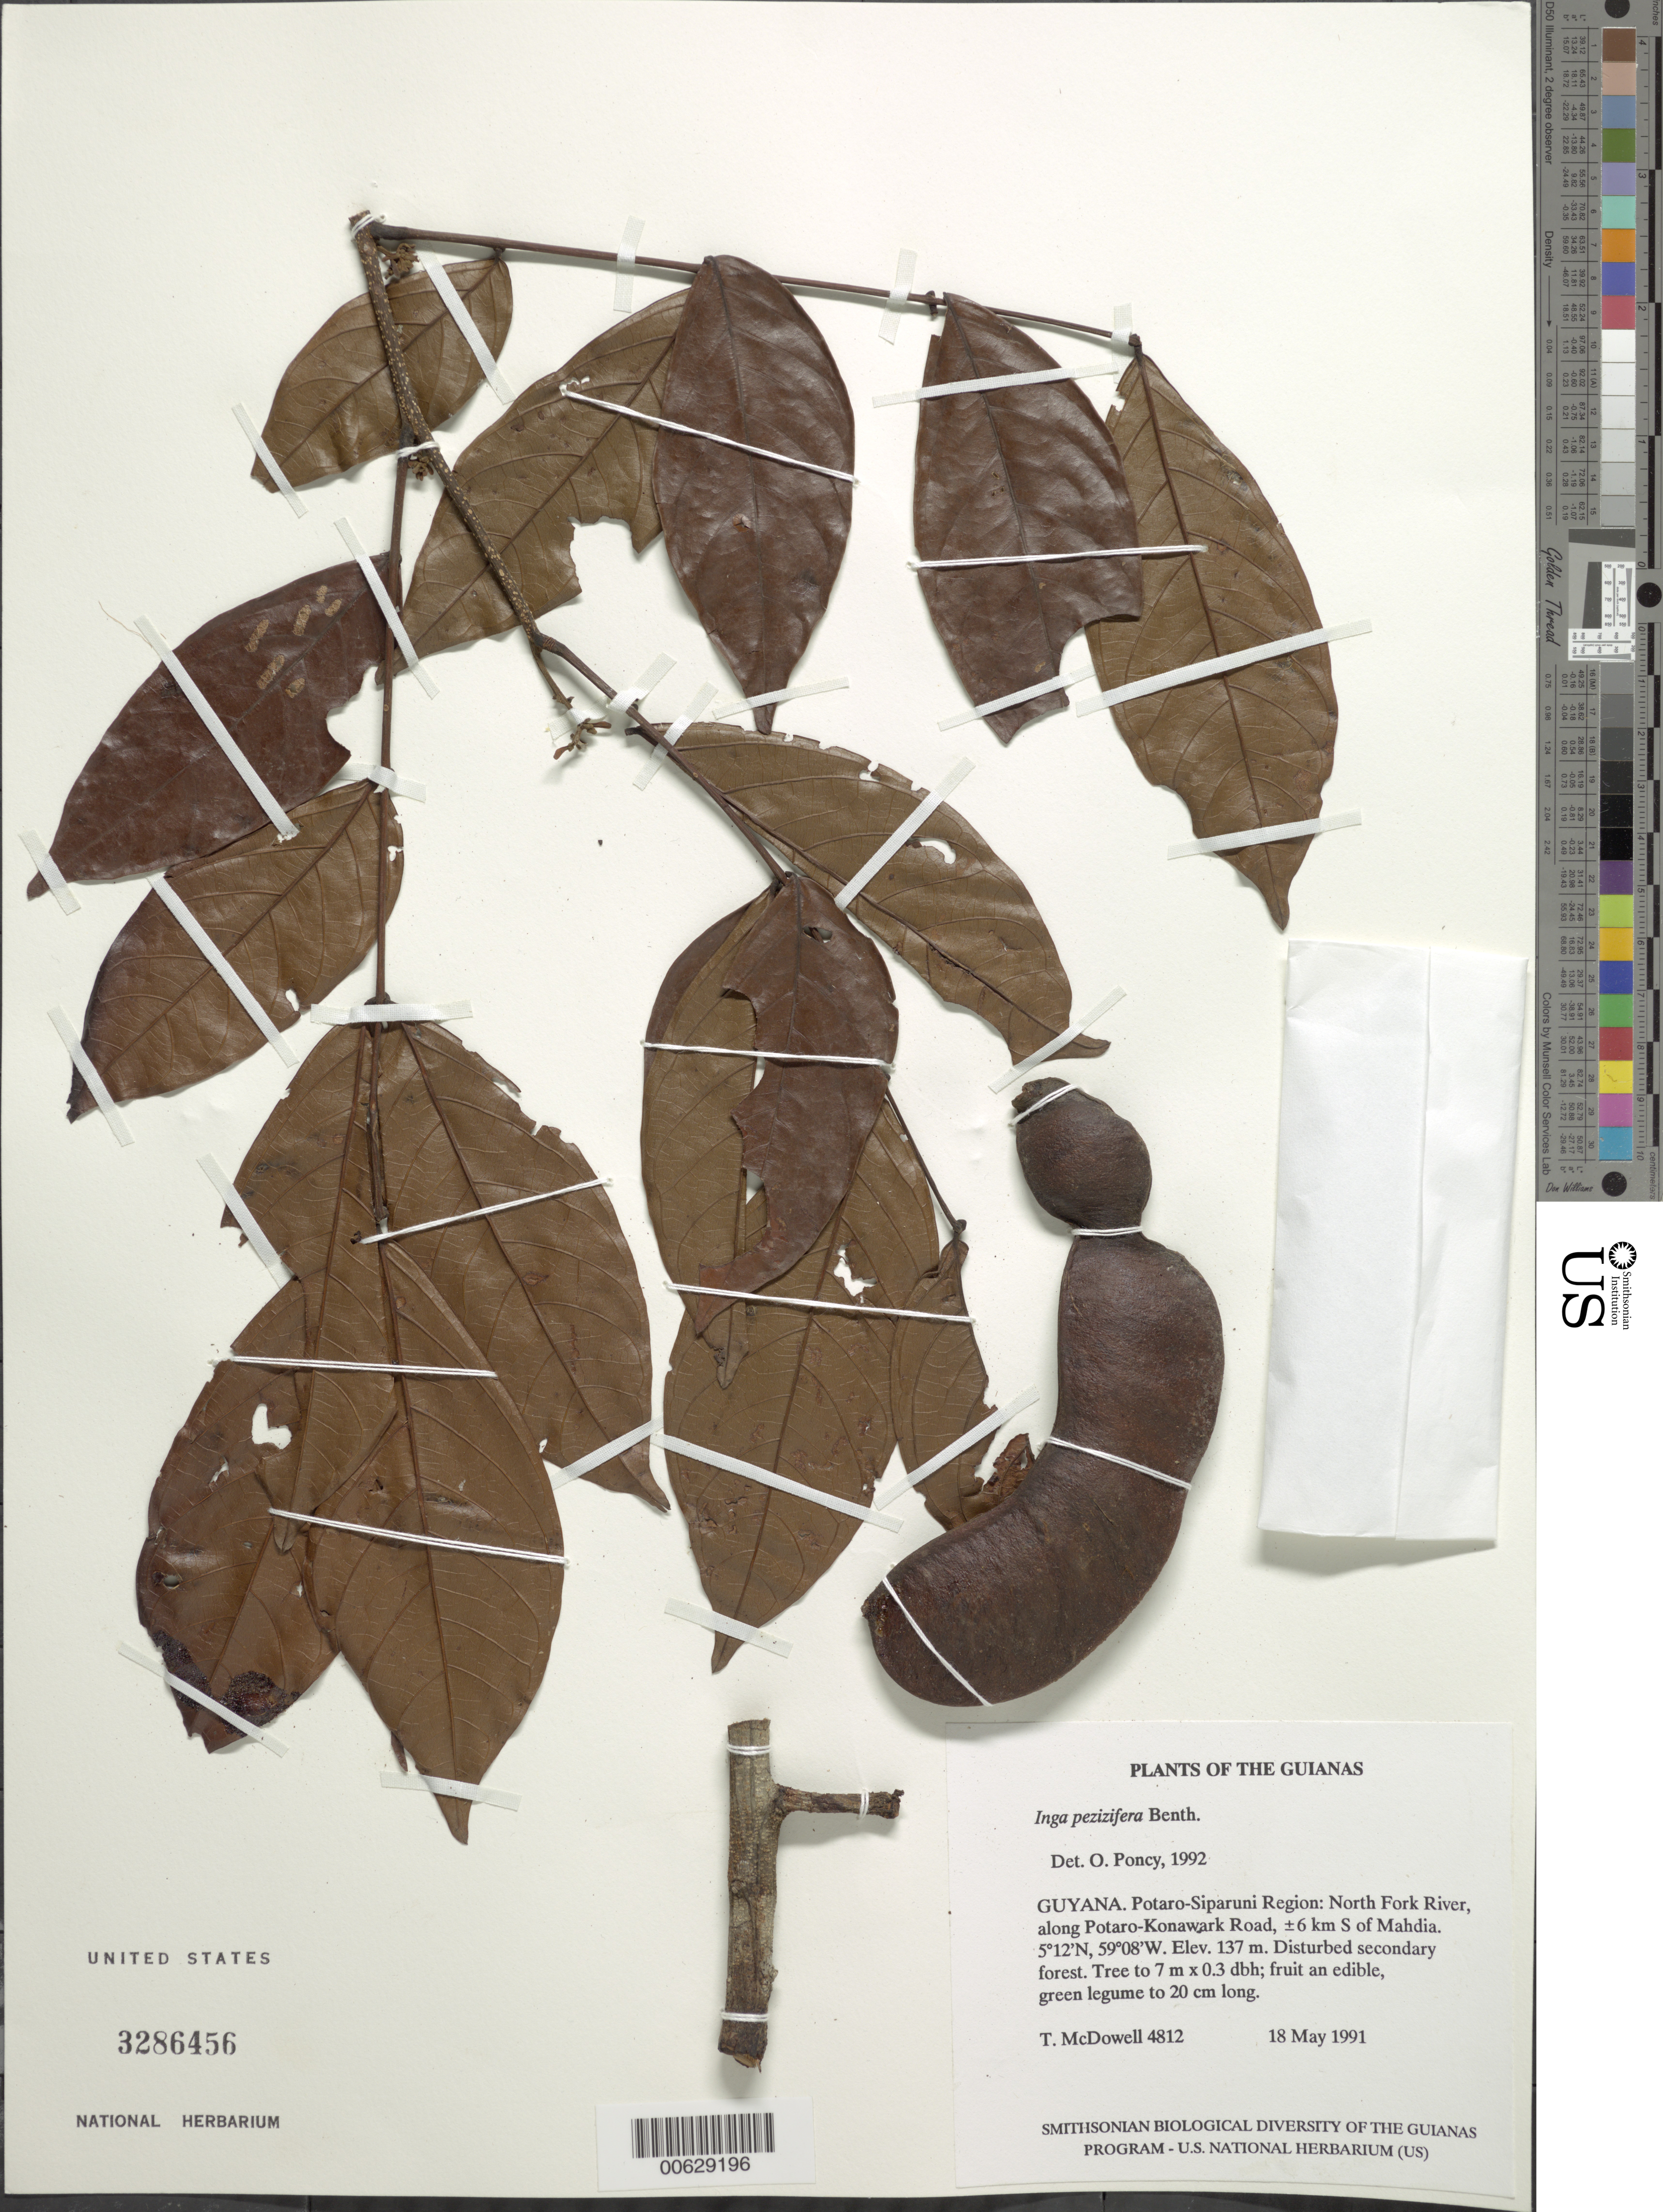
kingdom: Plantae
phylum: Tracheophyta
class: Magnoliopsida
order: Fabales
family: Fabaceae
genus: Inga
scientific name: Inga pezizifera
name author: Benth.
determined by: Poncy, O.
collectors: T. McDowell, C. L. Kelloff & A. Stobey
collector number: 4812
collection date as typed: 18 May 1991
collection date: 1991-05-18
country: Guyana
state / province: Potaro-Siparuni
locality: North Fork River, along Potaro-Konawark Road, ±6 km S of Mahdia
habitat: Disturbed secondary forest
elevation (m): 137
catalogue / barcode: US 3286456